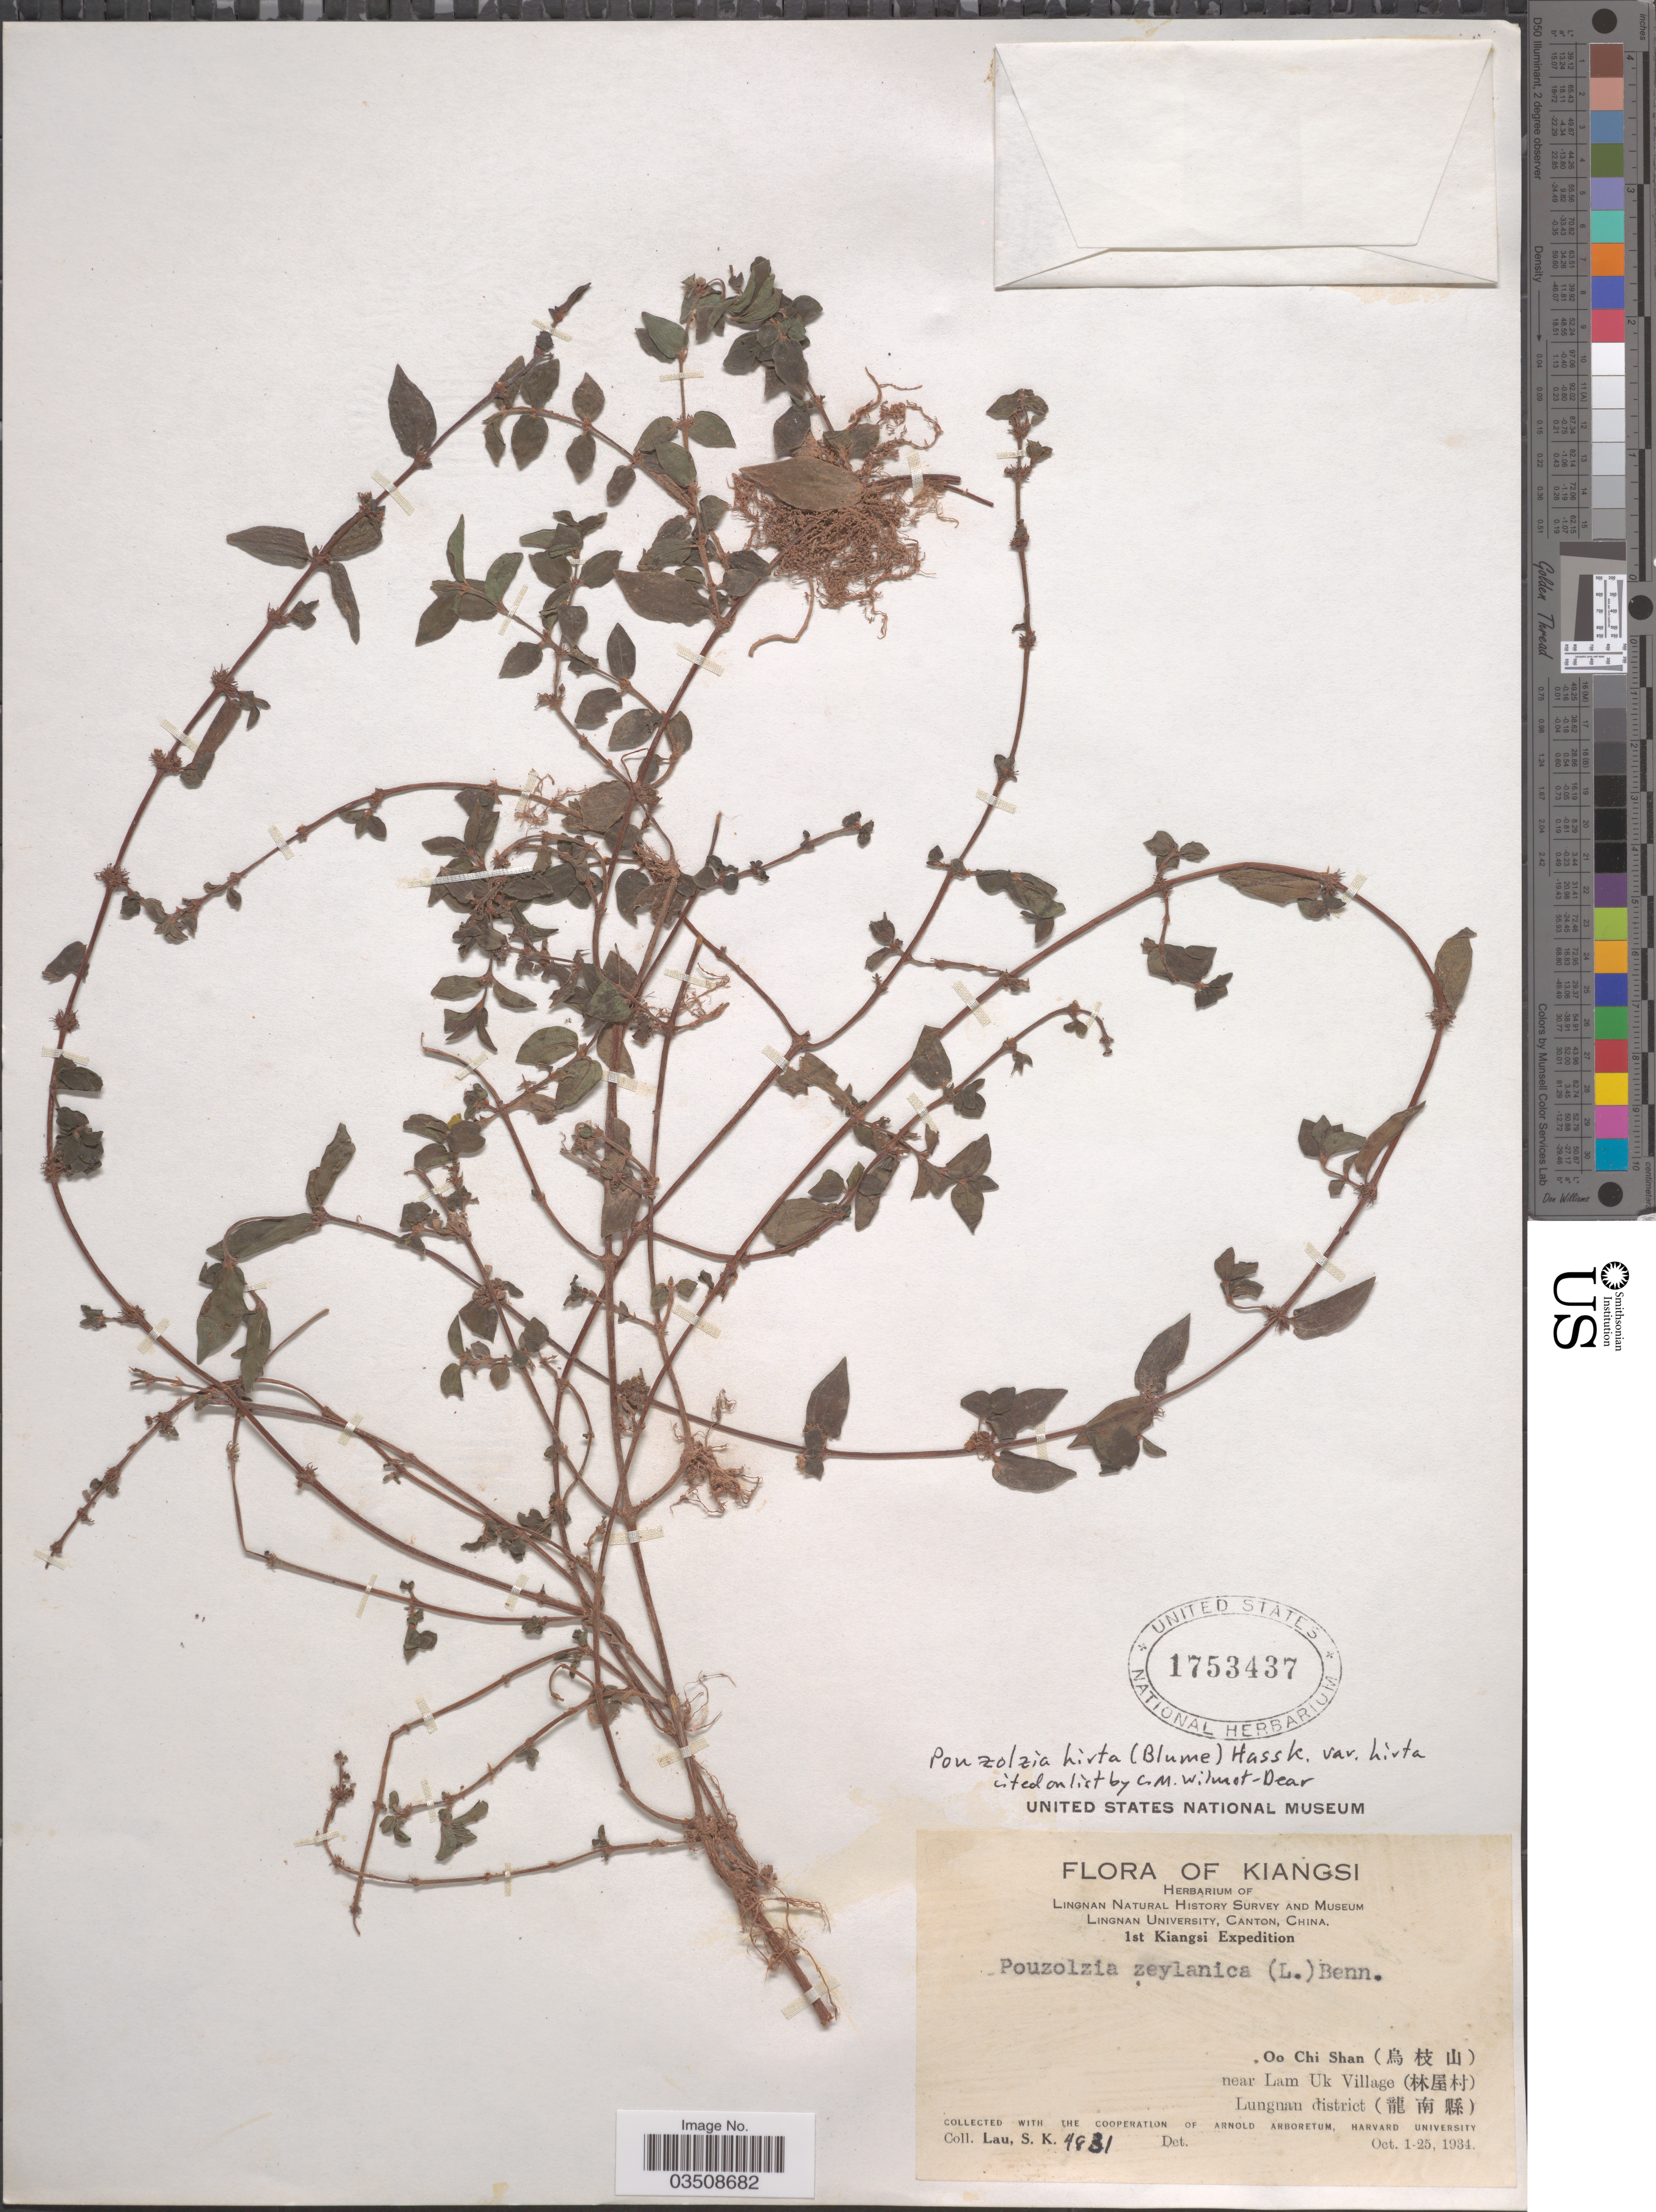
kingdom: Plantae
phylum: Tracheophyta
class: Magnoliopsida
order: Rosales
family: Urticaceae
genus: Gonostegia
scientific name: Gonostegia triandra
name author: (Blume) Miq.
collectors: S. K. Lau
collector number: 4831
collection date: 1934-10-01/1934-10-25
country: China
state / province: Jiangxi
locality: Kiangsi. Oo Chi Shan (X) near Lam Uk Village (X). Lungnan district (X).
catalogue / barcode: US 1753437